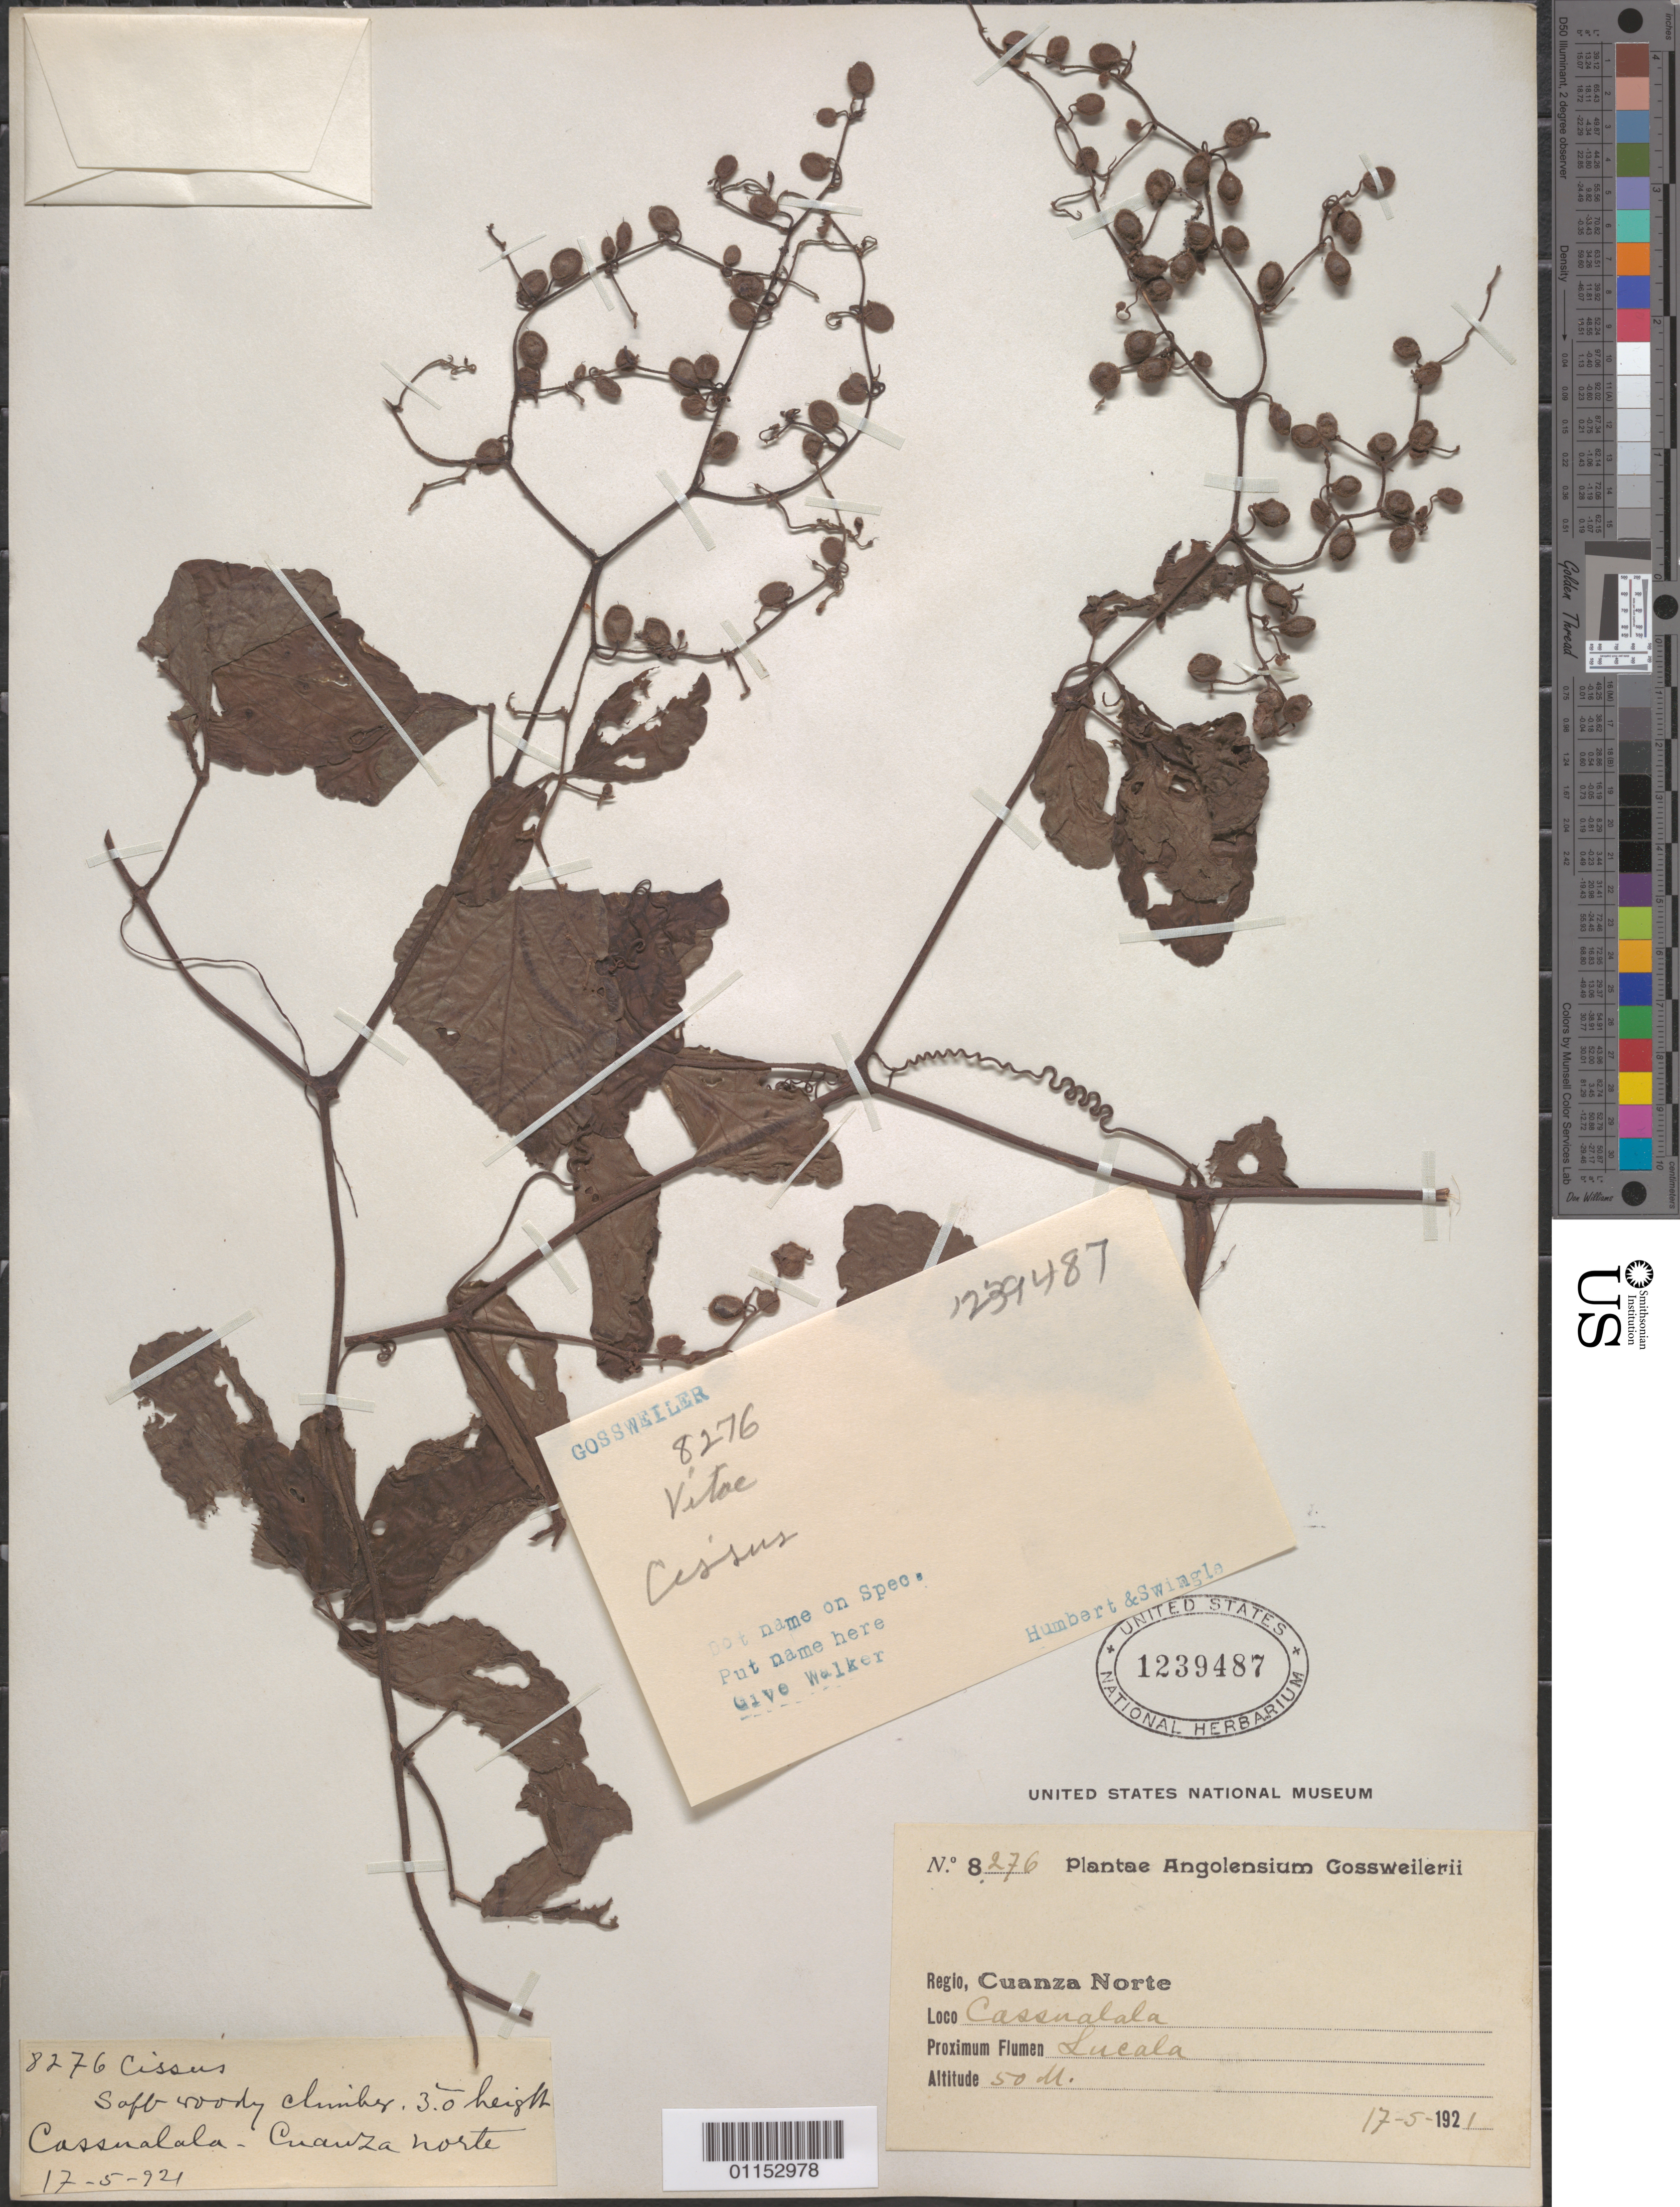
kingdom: Plantae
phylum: Tracheophyta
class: Magnoliopsida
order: Vitales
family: Vitaceae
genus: Cissus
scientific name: Cissus sp.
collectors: H. Humbert & -. Swingle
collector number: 8276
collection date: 1921-05-17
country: Angola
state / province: Cuanza Norte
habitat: Soft woody climber.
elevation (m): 50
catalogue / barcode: US 1239487